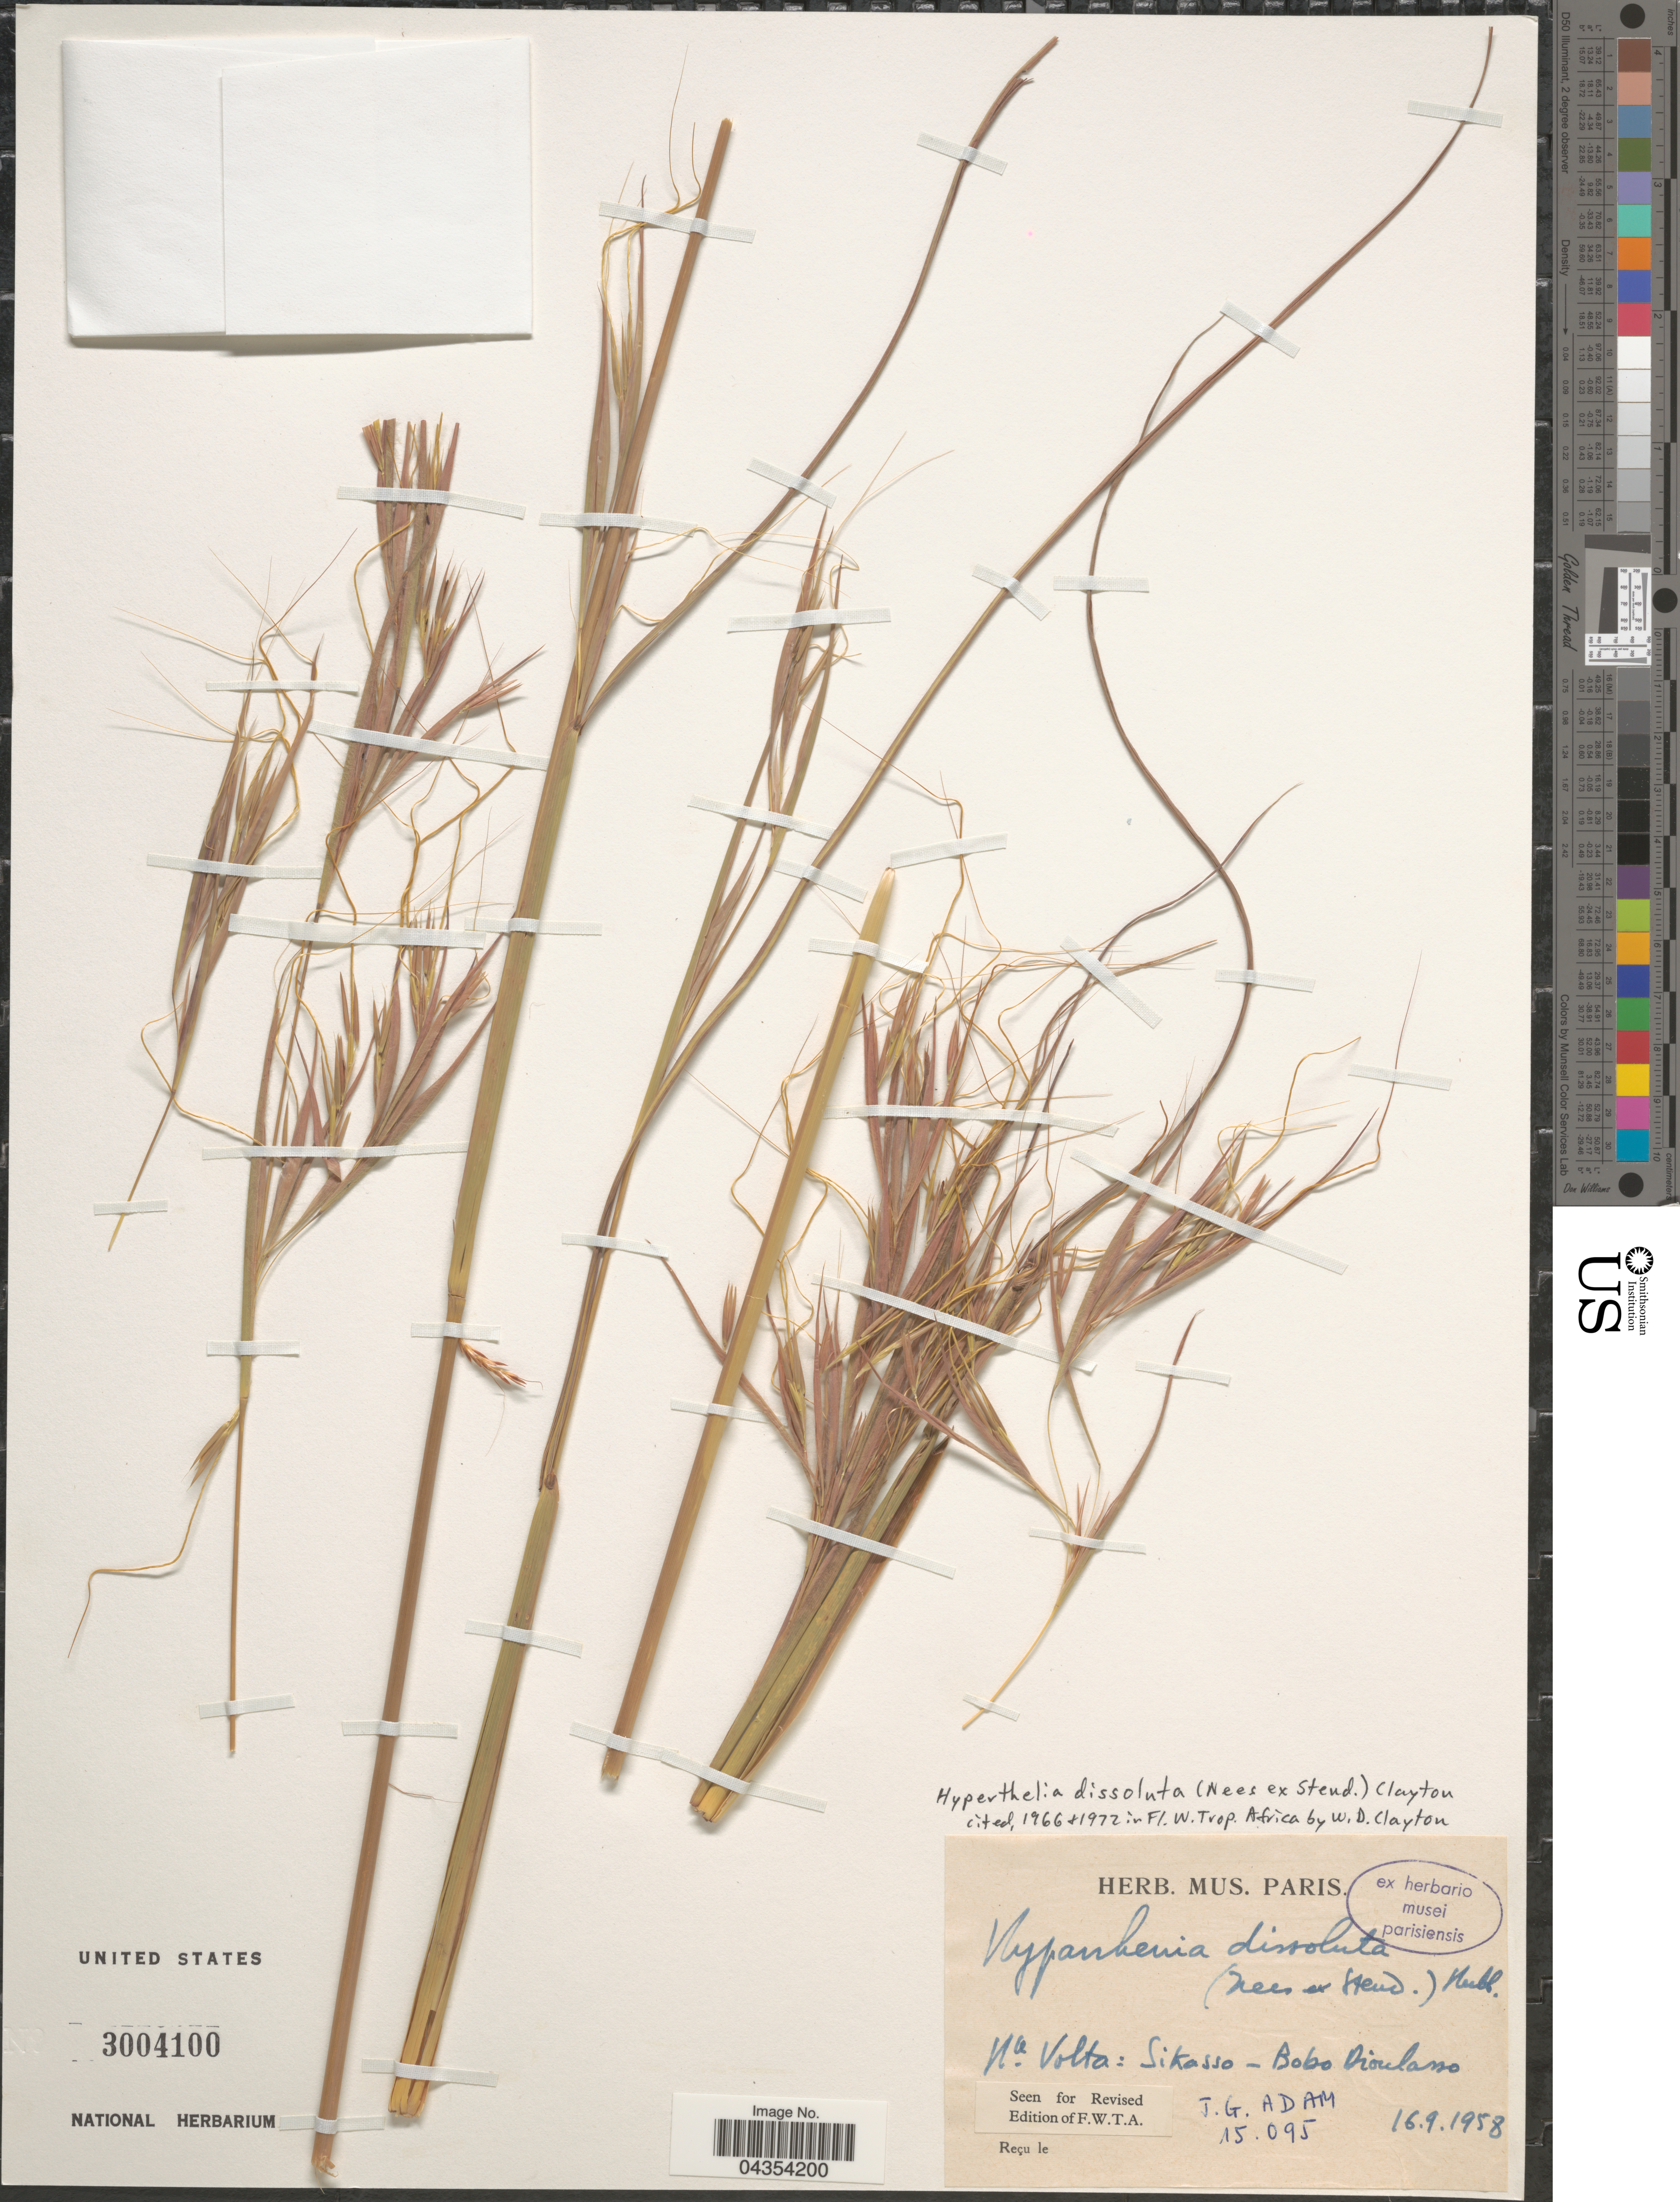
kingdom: Plantae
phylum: Tracheophyta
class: Liliopsida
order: Poales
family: Poaceae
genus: Hyperthelia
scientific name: Hyperthelia dissoluta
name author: (Nees ex Steud.) Clayton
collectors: J. Adam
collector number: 15.095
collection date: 1958-09-16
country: Ghana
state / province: Volta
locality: Hte Volta: Sikasso - Bobo Dioulasso.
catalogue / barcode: US 3004100